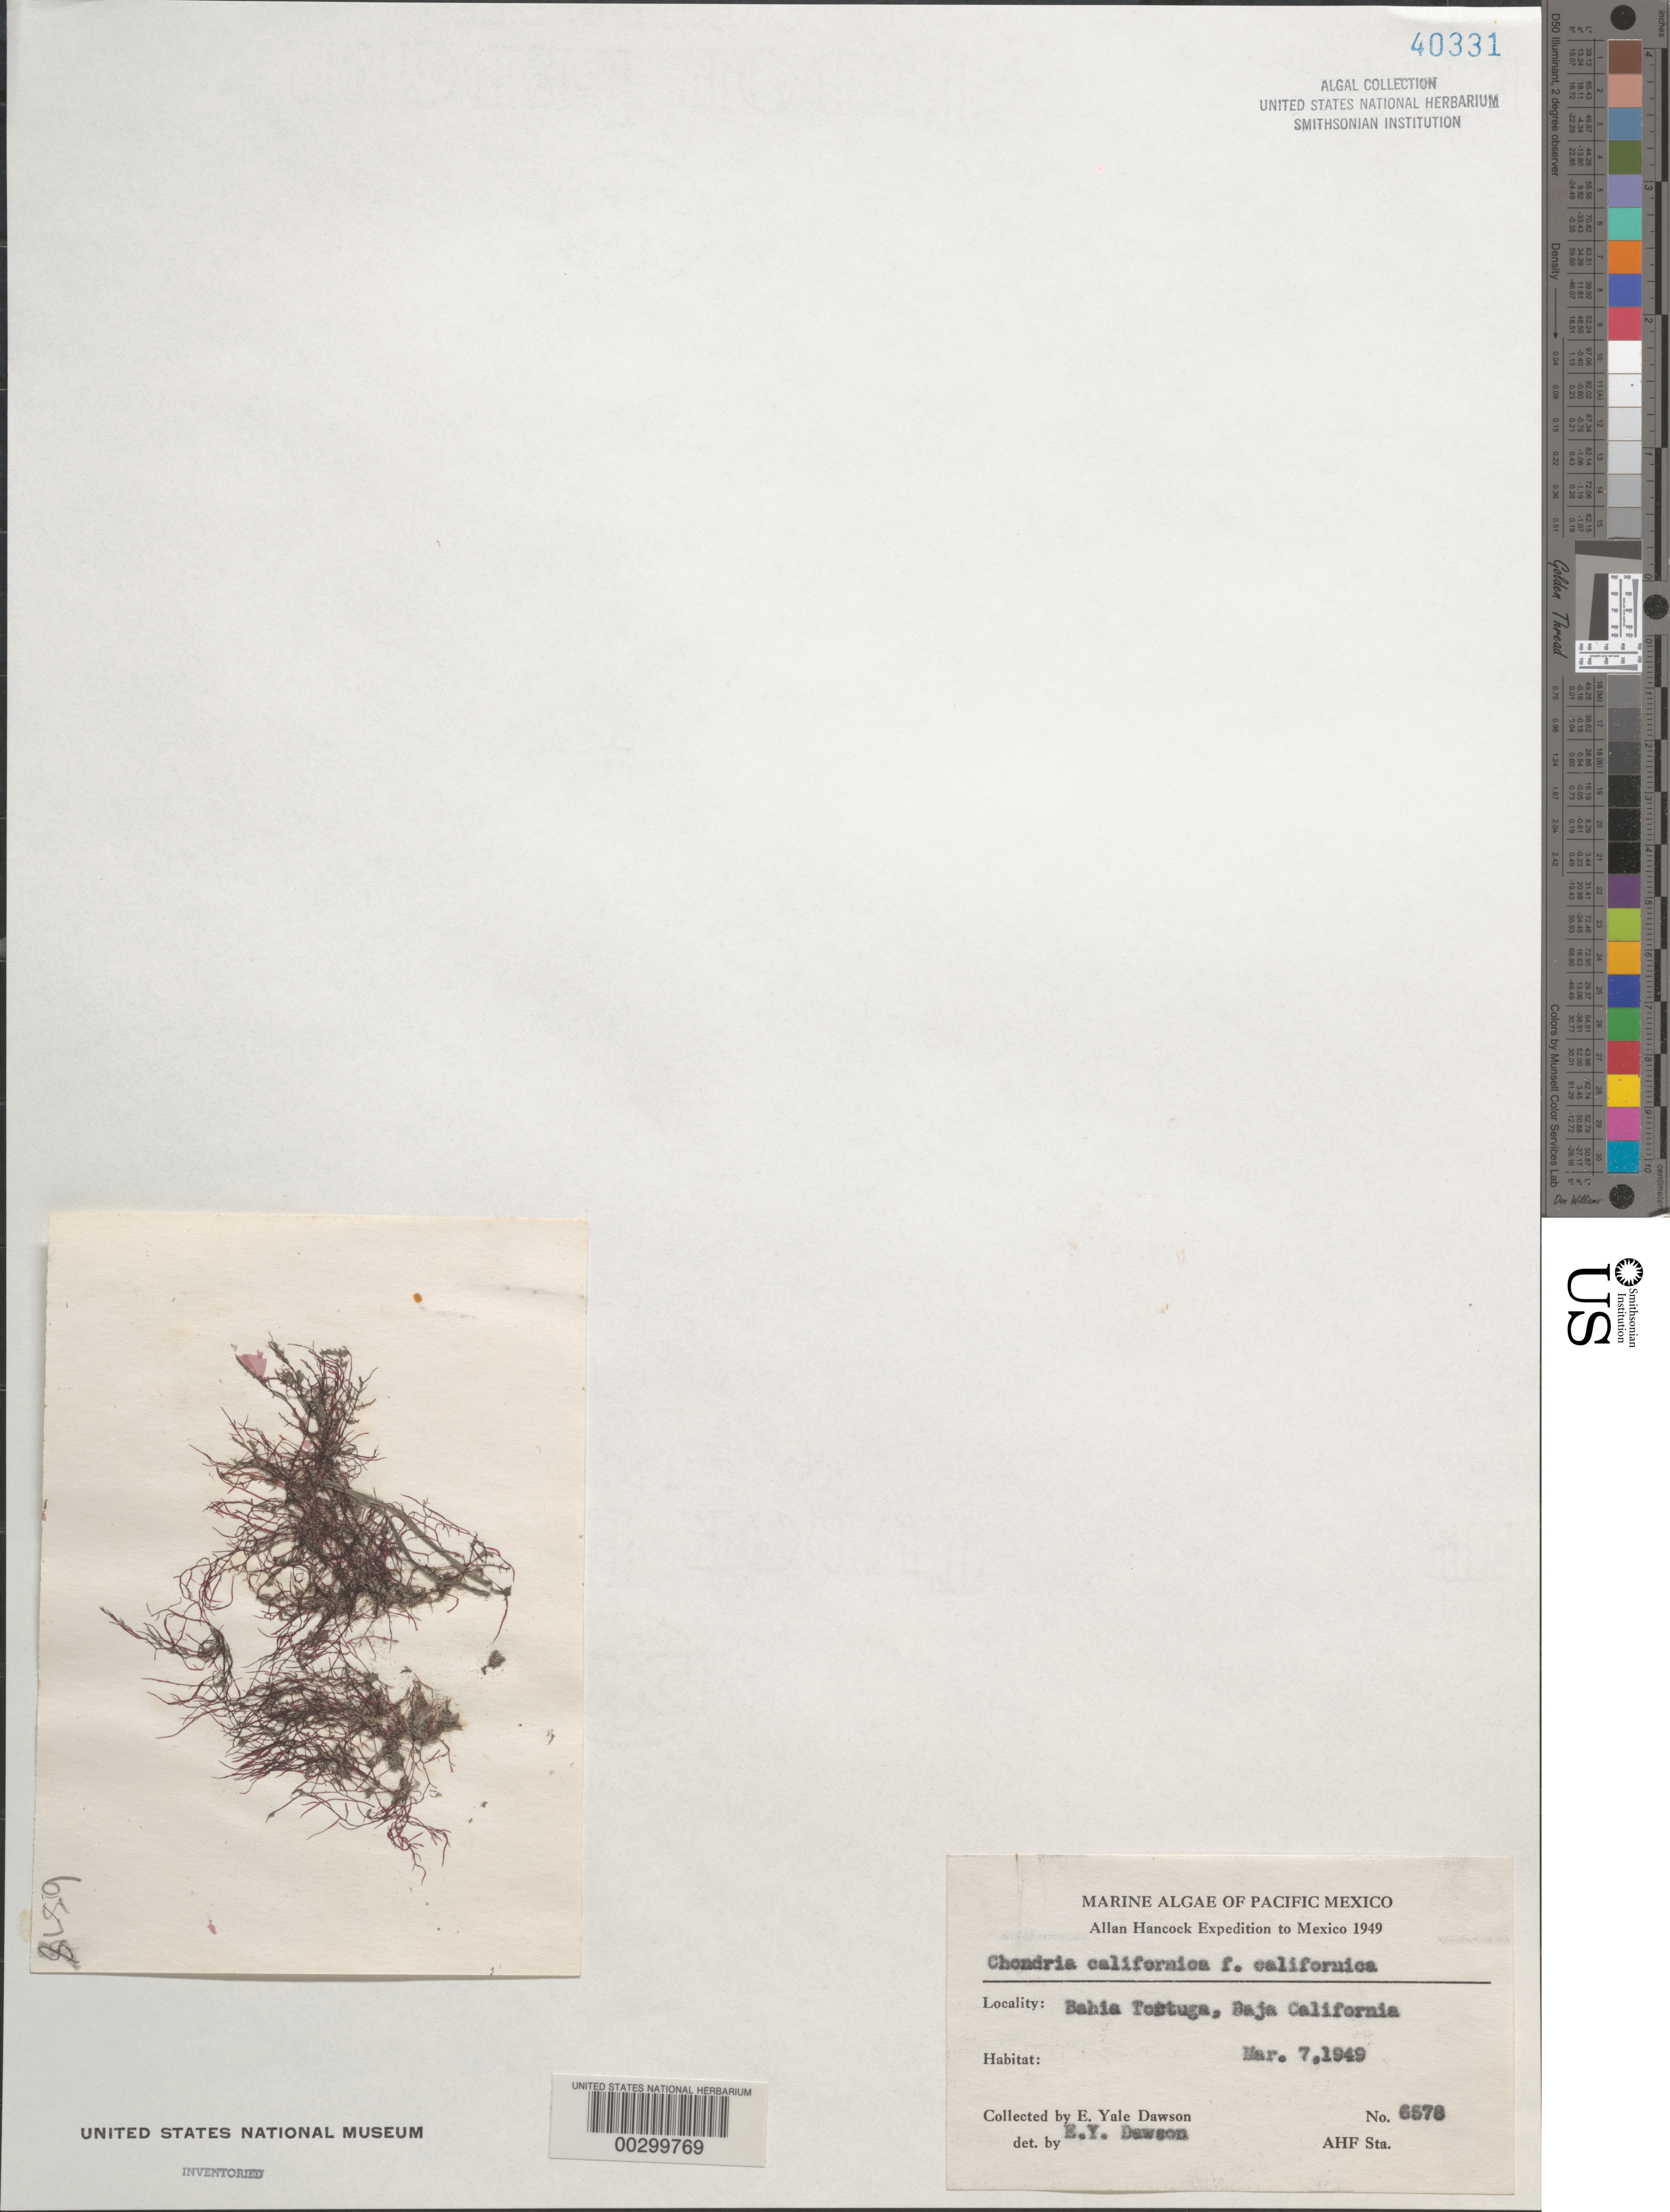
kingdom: Plantae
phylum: Rhodophyta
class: Florideophyceae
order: Ceramiales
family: Rhodomelaceae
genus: Chondria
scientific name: Chondria acrorhizophora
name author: Setch. & N.L. Gardner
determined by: Algae name updating Project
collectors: E. Y. Dawson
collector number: EYD 6578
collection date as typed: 07 Mar 1949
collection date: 1949-03-07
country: Mexico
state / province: Baja California Sur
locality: Bahia Tortuga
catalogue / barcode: US 40331